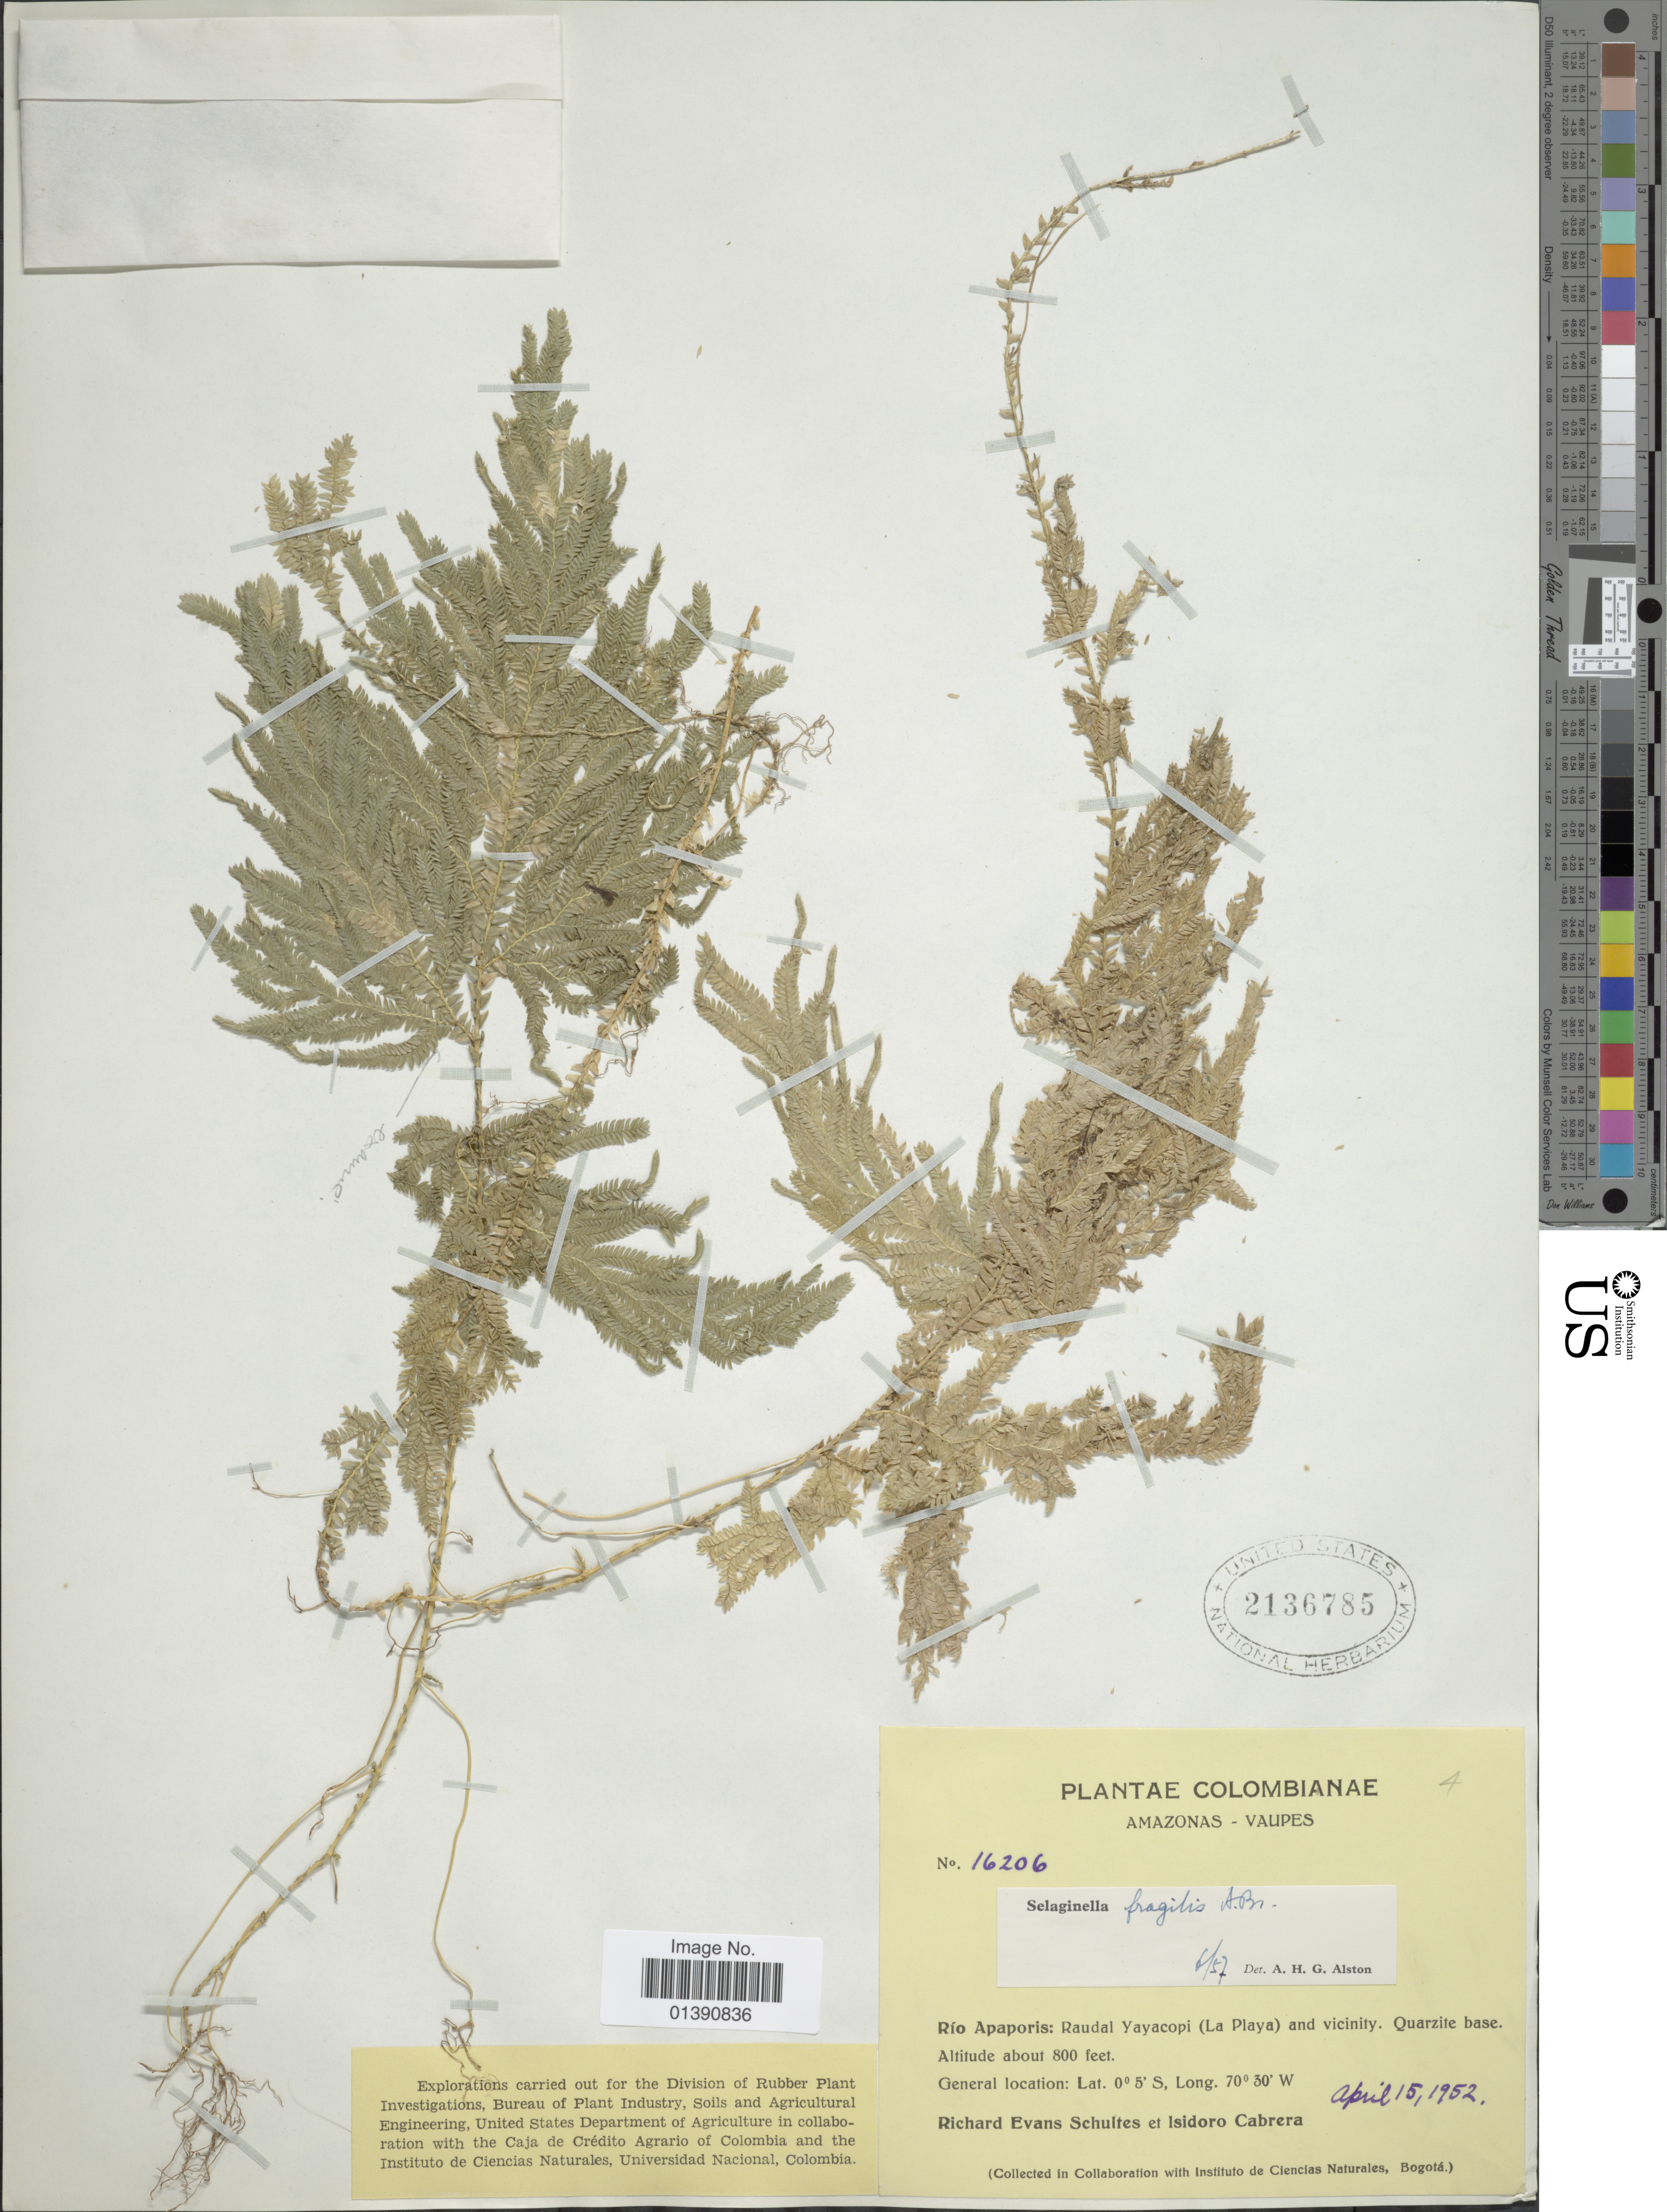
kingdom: Plantae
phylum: Tracheophyta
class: Lycopodiopsida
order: Selaginellales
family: Selaginellaceae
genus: Selaginella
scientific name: Selaginella fragilis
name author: A. Braun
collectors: R. E. Schultes & I. Cabrera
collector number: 16206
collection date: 1952-04-15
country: Colombia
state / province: Amazônas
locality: Amazonas-Vaupes, Rio Apaporis: raudal Yayacopi (La PLaya) and vicinity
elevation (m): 244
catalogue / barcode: US 2136785